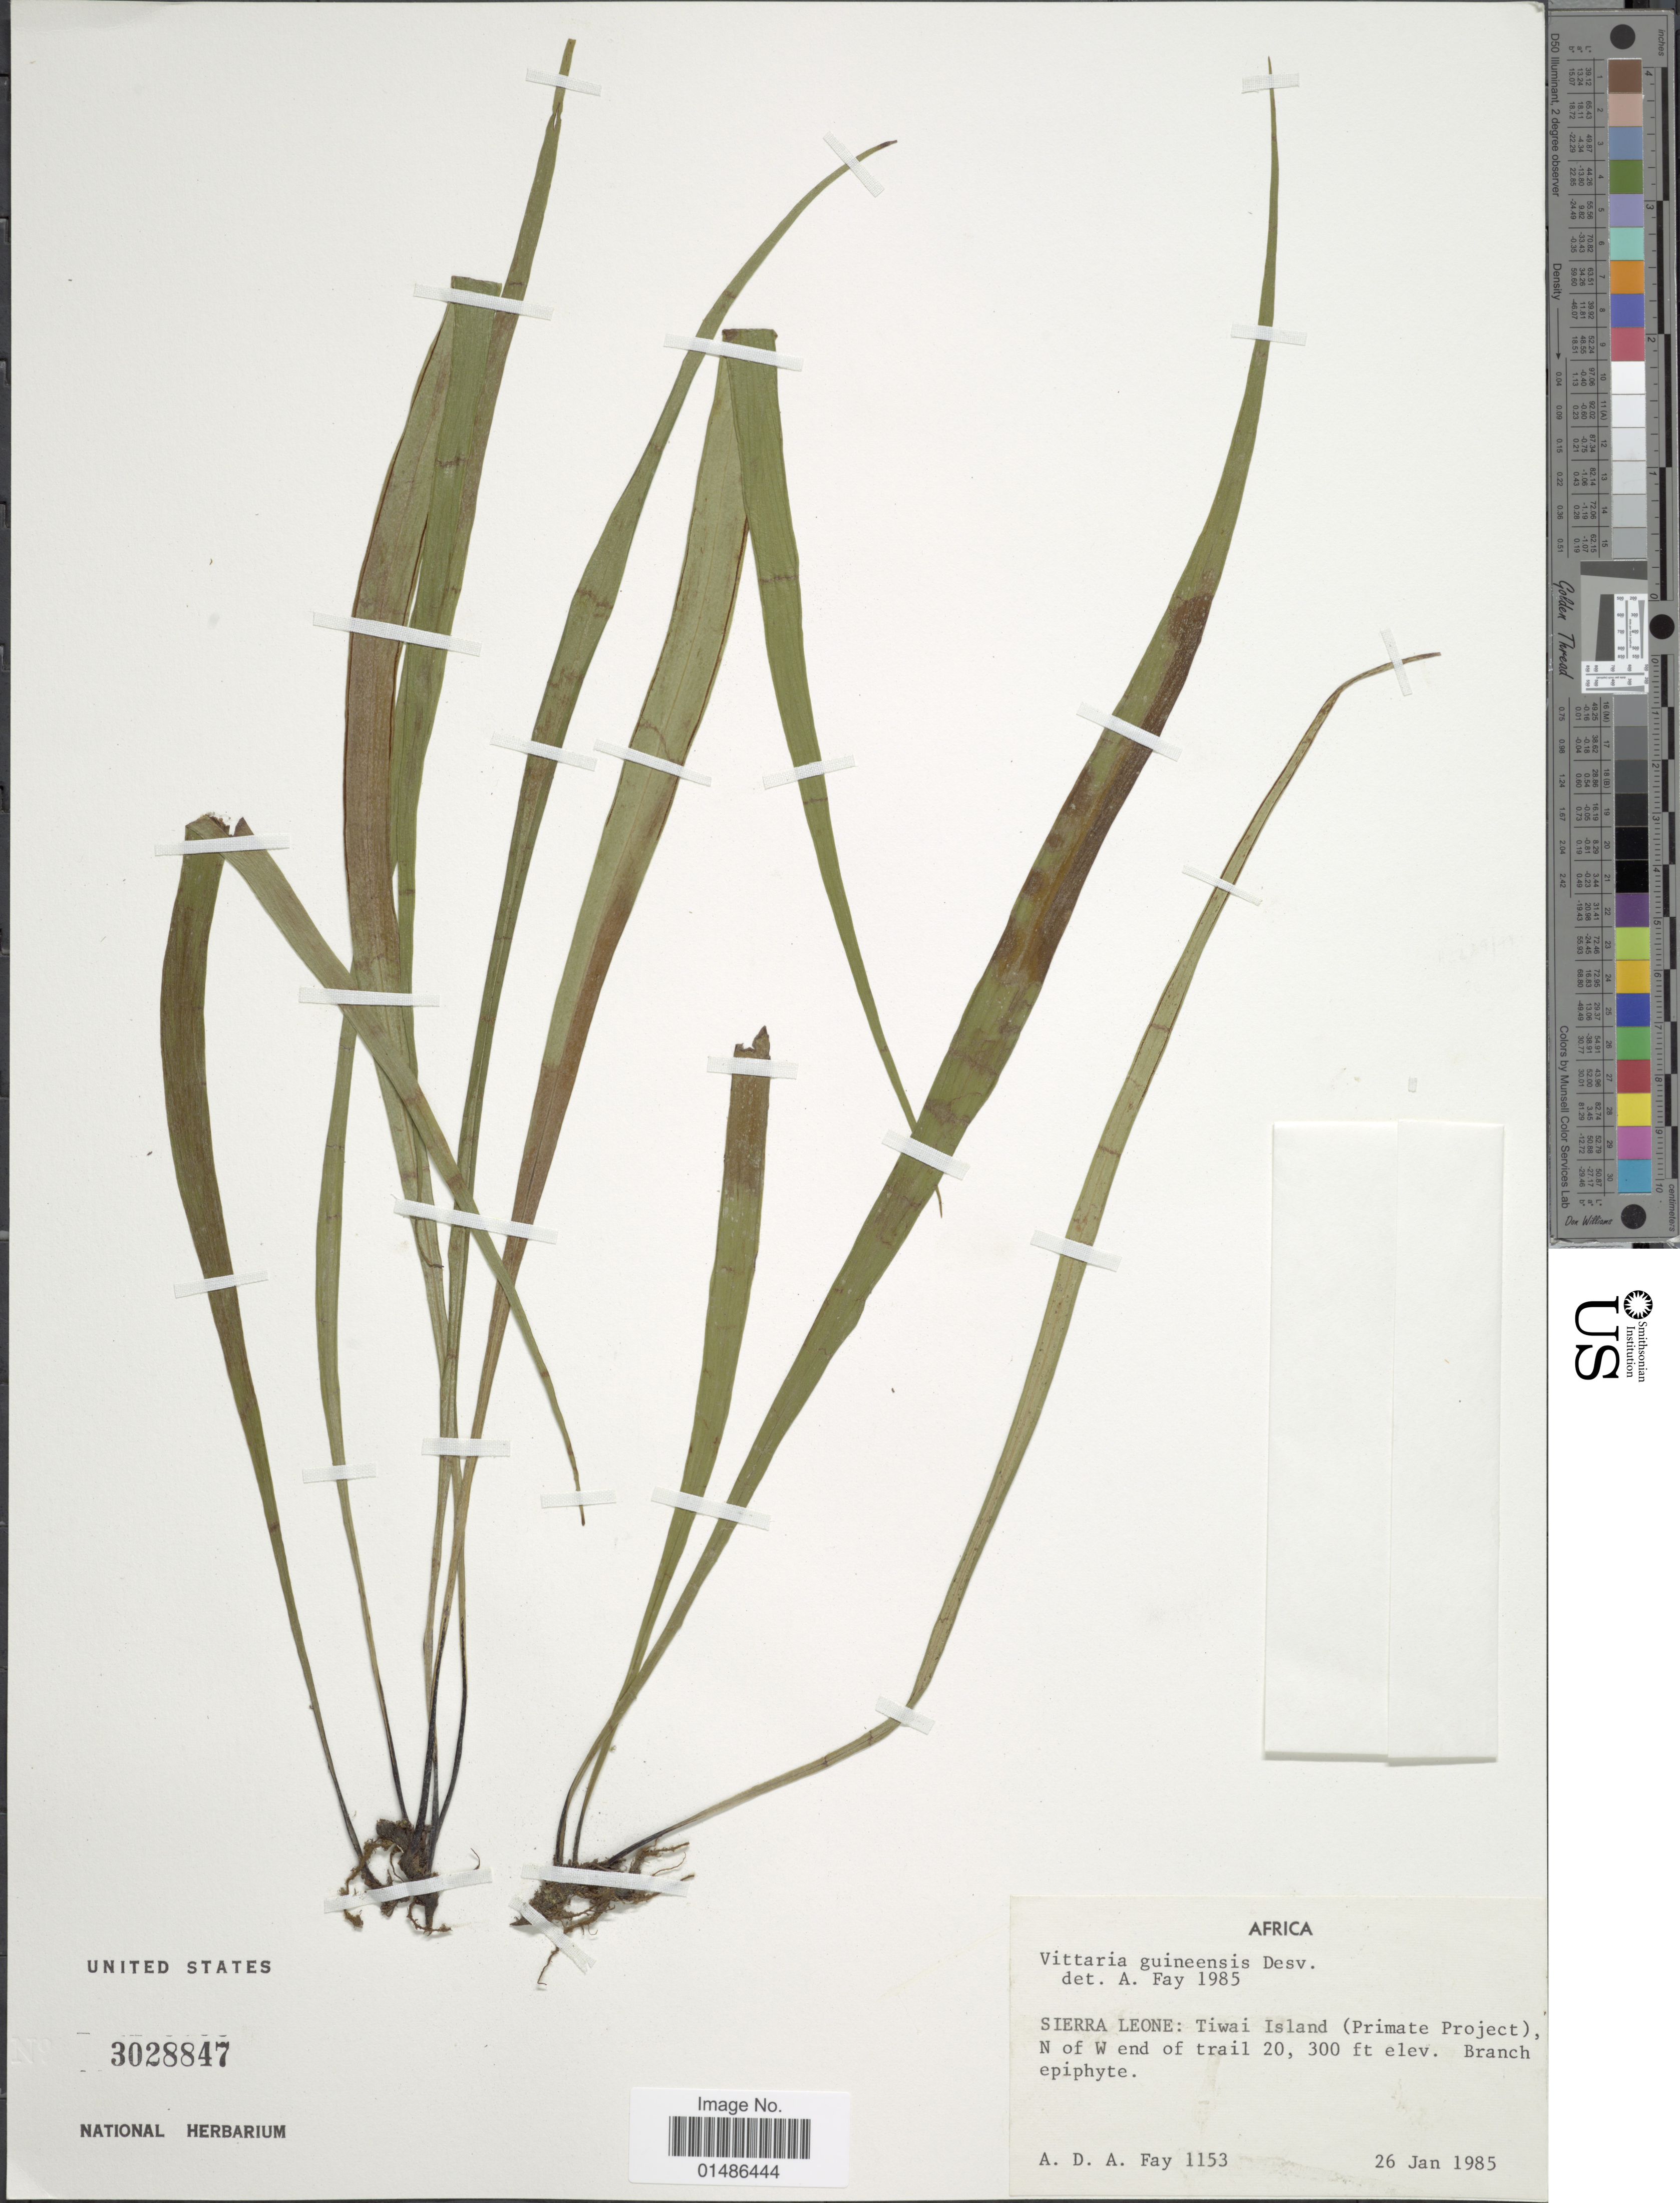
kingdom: Plantae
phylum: Tracheophyta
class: Polypodiopsida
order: Polypodiales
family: Pteridaceae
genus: Haplopteris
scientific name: Haplopteris guineensis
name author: (Desv.) E.H. Crane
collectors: A. Fay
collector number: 1153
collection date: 1985-01-26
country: Sierra Leone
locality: Africa. Tiwai Island (Primate Project), N of W end of trail 20.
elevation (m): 91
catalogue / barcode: US 3028847